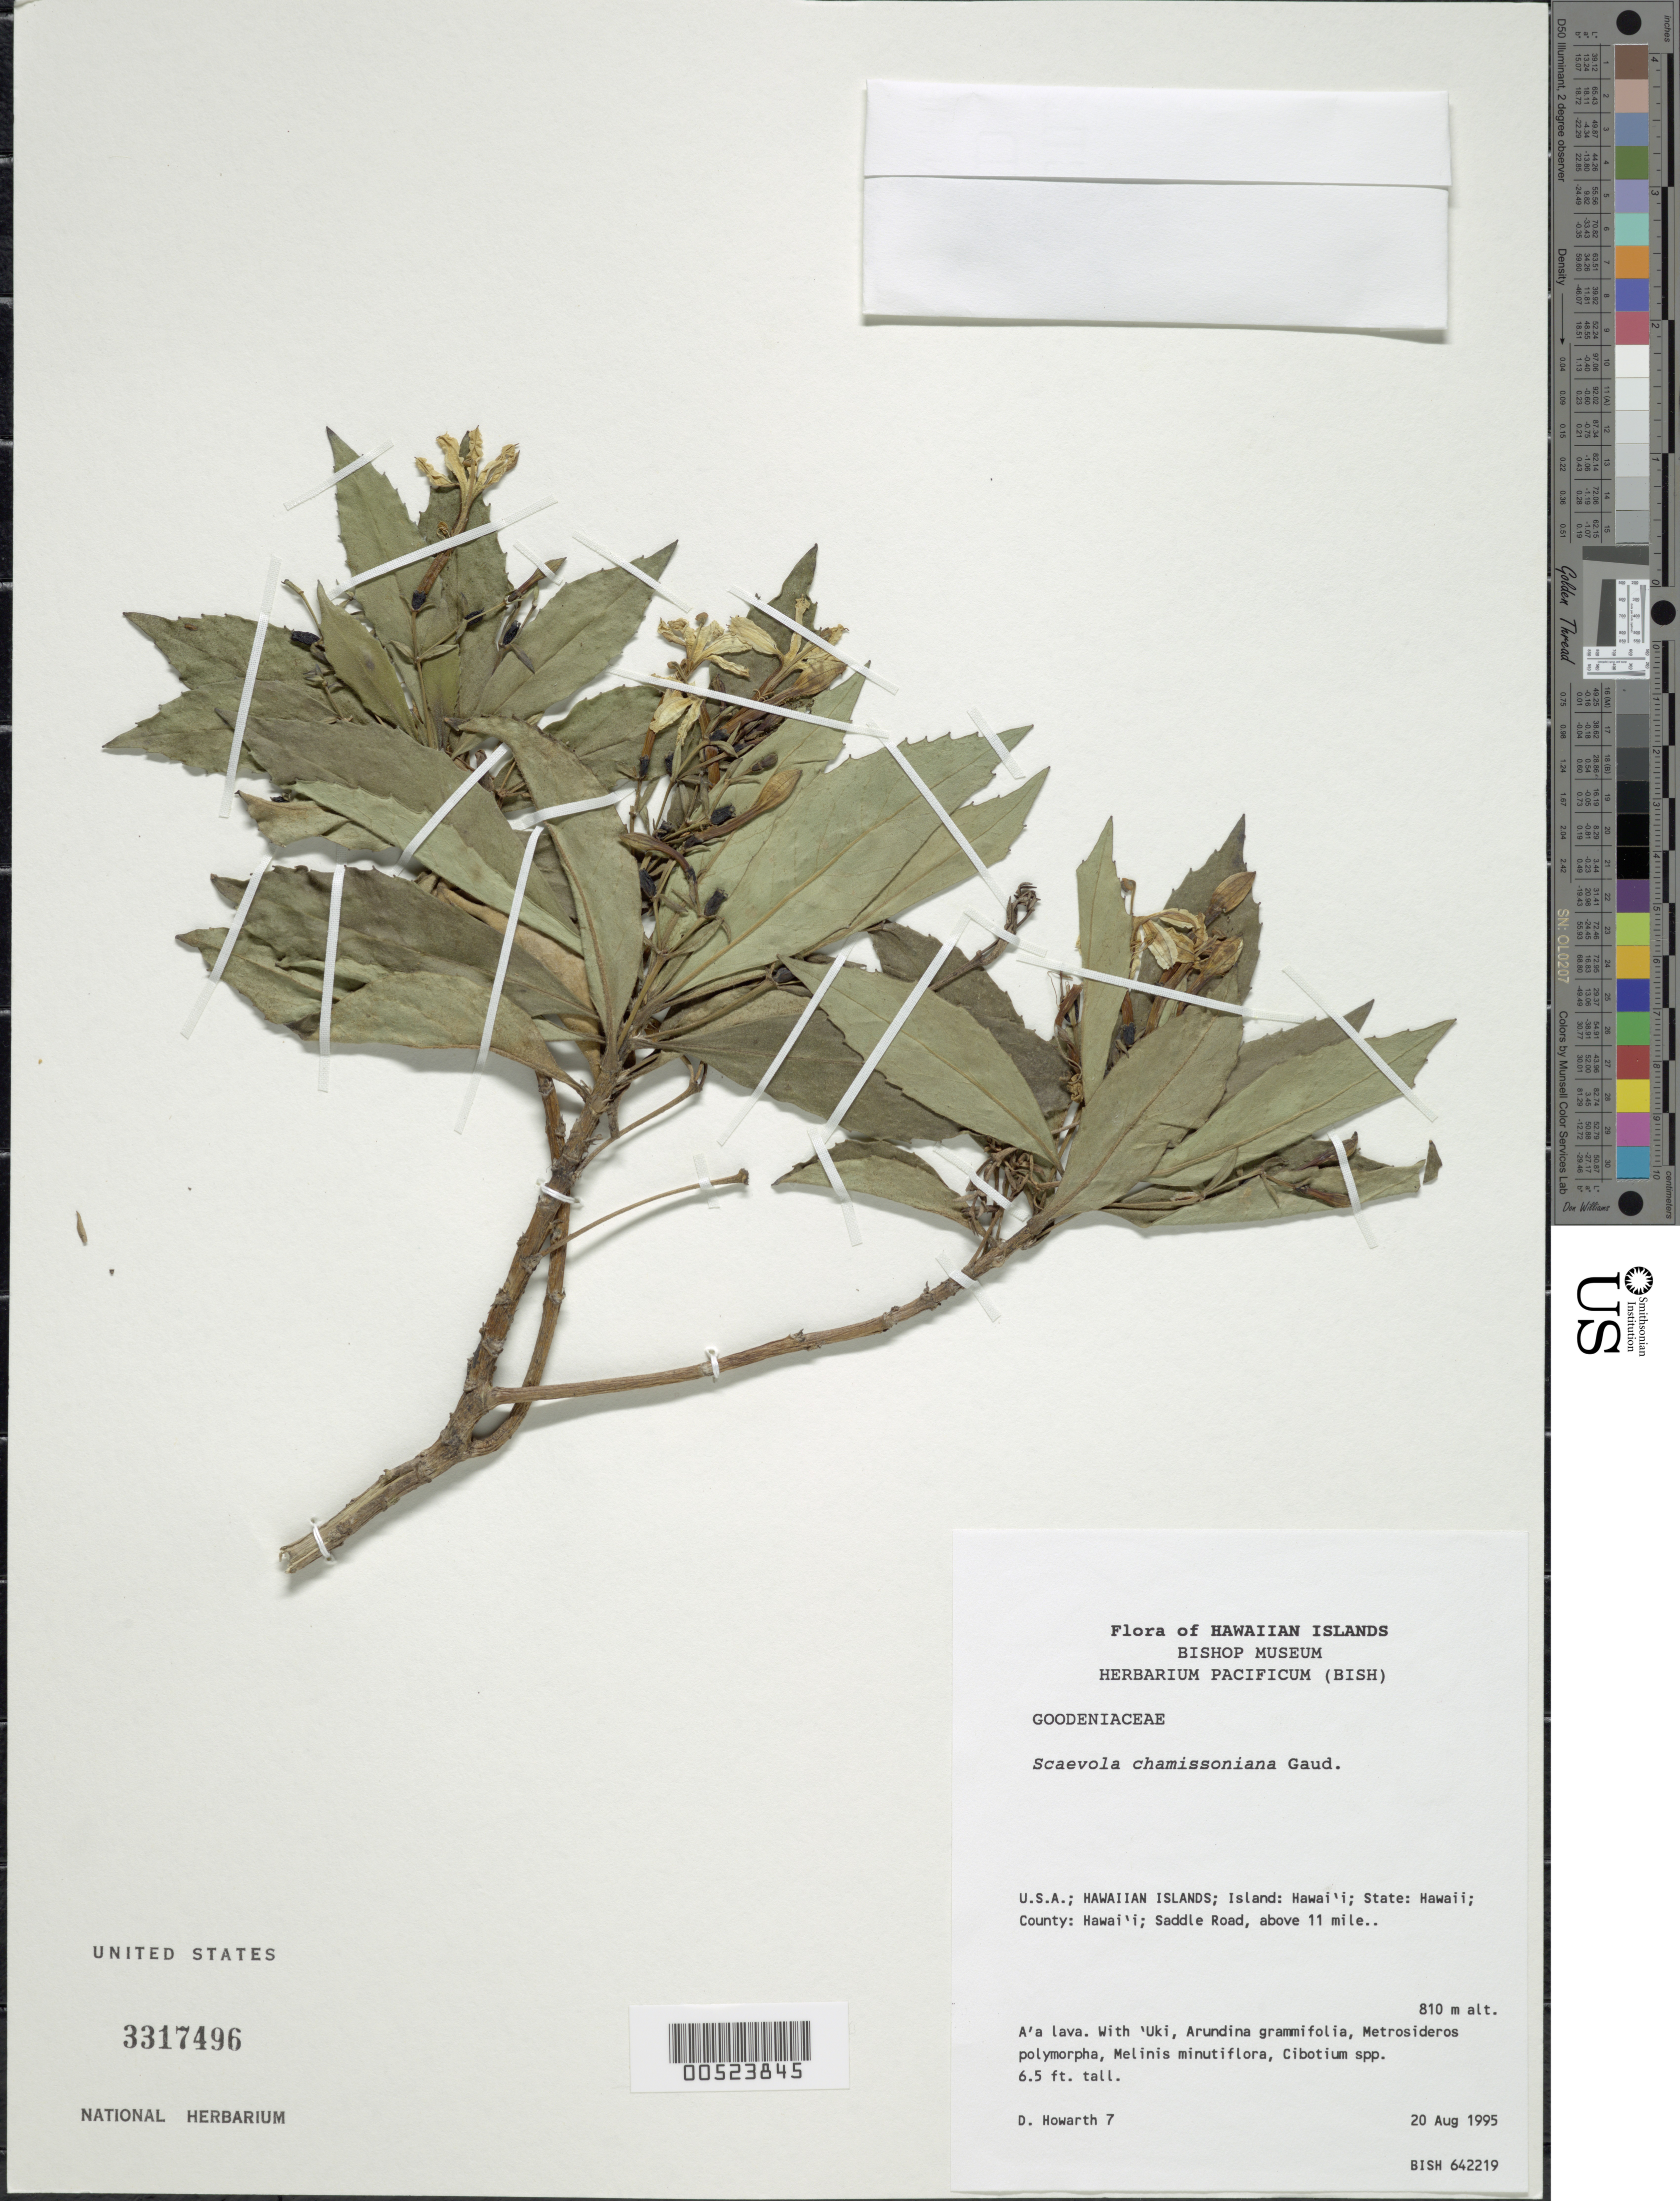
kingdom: Plantae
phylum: Tracheophyta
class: Magnoliopsida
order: Asterales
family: Goodeniaceae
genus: Scaevola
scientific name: Scaevola chamissoniana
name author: Gaudich.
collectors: D. Howarth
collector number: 7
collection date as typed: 20 Aug 1995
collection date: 1995-08-20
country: United States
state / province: Hawaii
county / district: Hawaii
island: Hawaii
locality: Hawaii county, Saddle Rd, above 11 mi marker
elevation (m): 810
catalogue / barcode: US 3317496